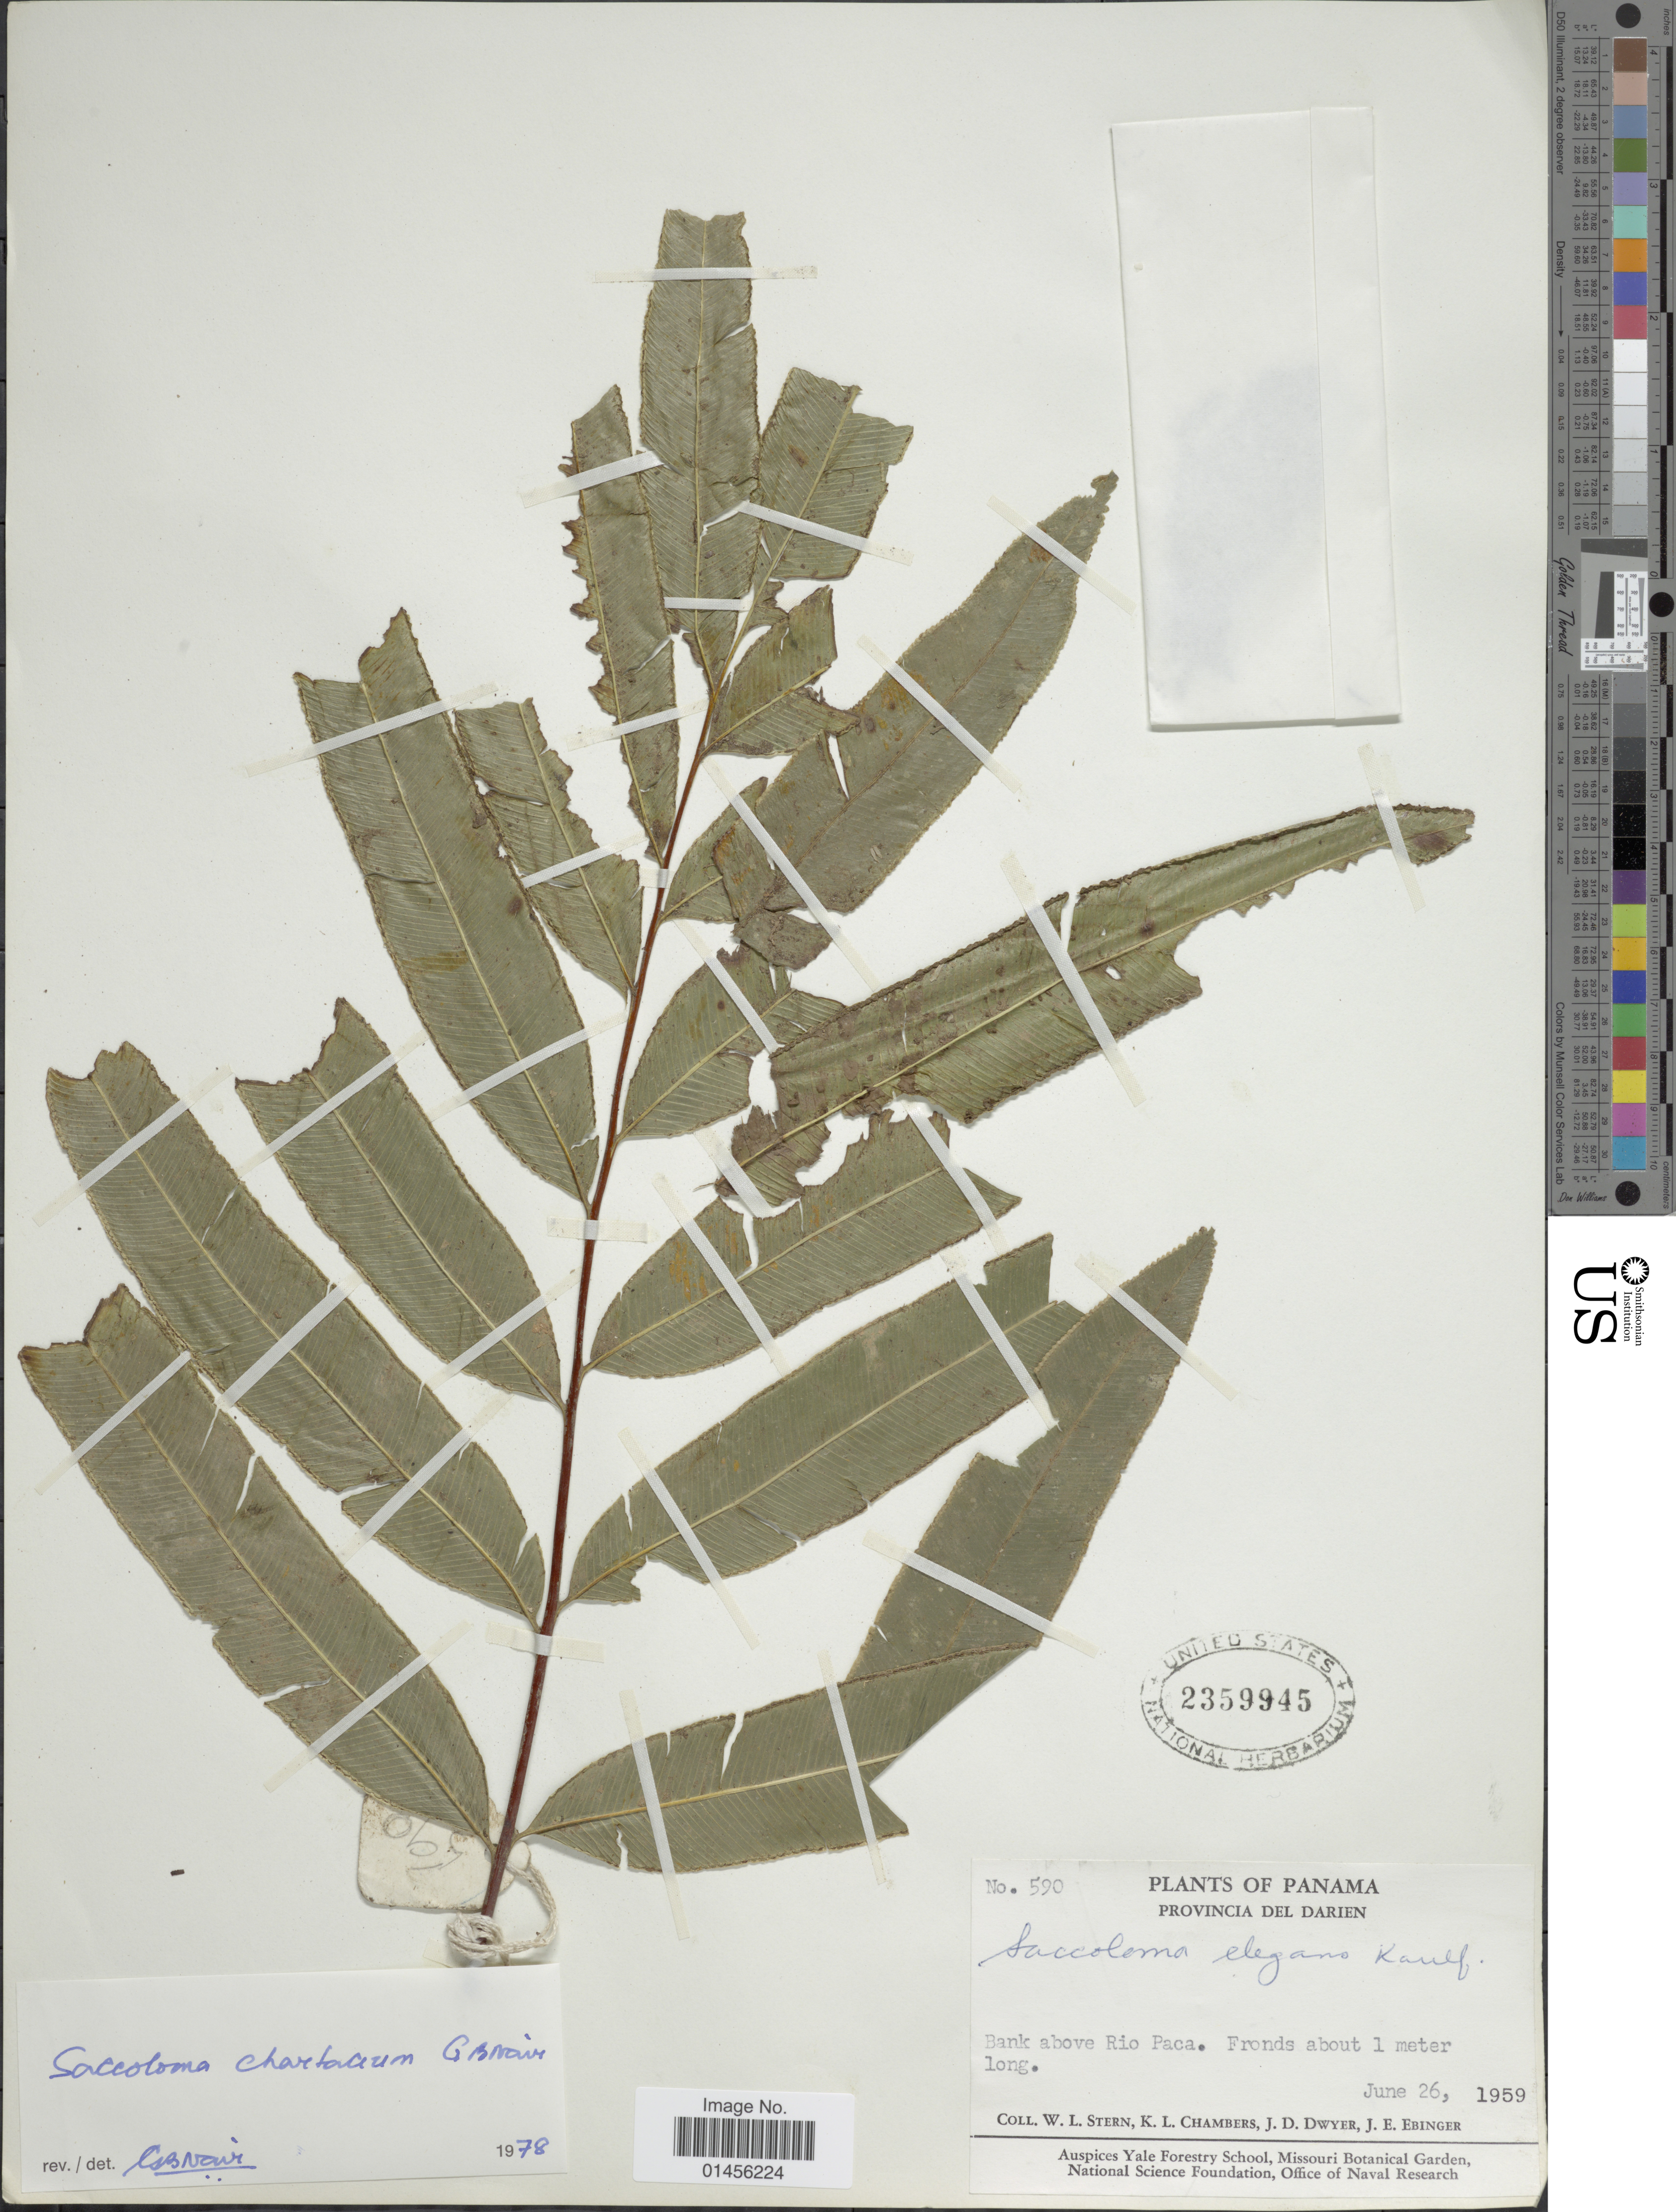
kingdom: Plantae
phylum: Tracheophyta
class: Polypodiopsida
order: Polypodiales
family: Saccolomataceae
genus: Saccoloma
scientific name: Saccoloma elegans subsp. chartaceum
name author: Cremers & K.U. Kramer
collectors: W. L. Stern, K. Chambers, J. D. Dwyer & J. Ebinger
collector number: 590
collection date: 1959-06-26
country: Panama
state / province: Darién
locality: Bank above Rio Paca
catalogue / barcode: US 2359945